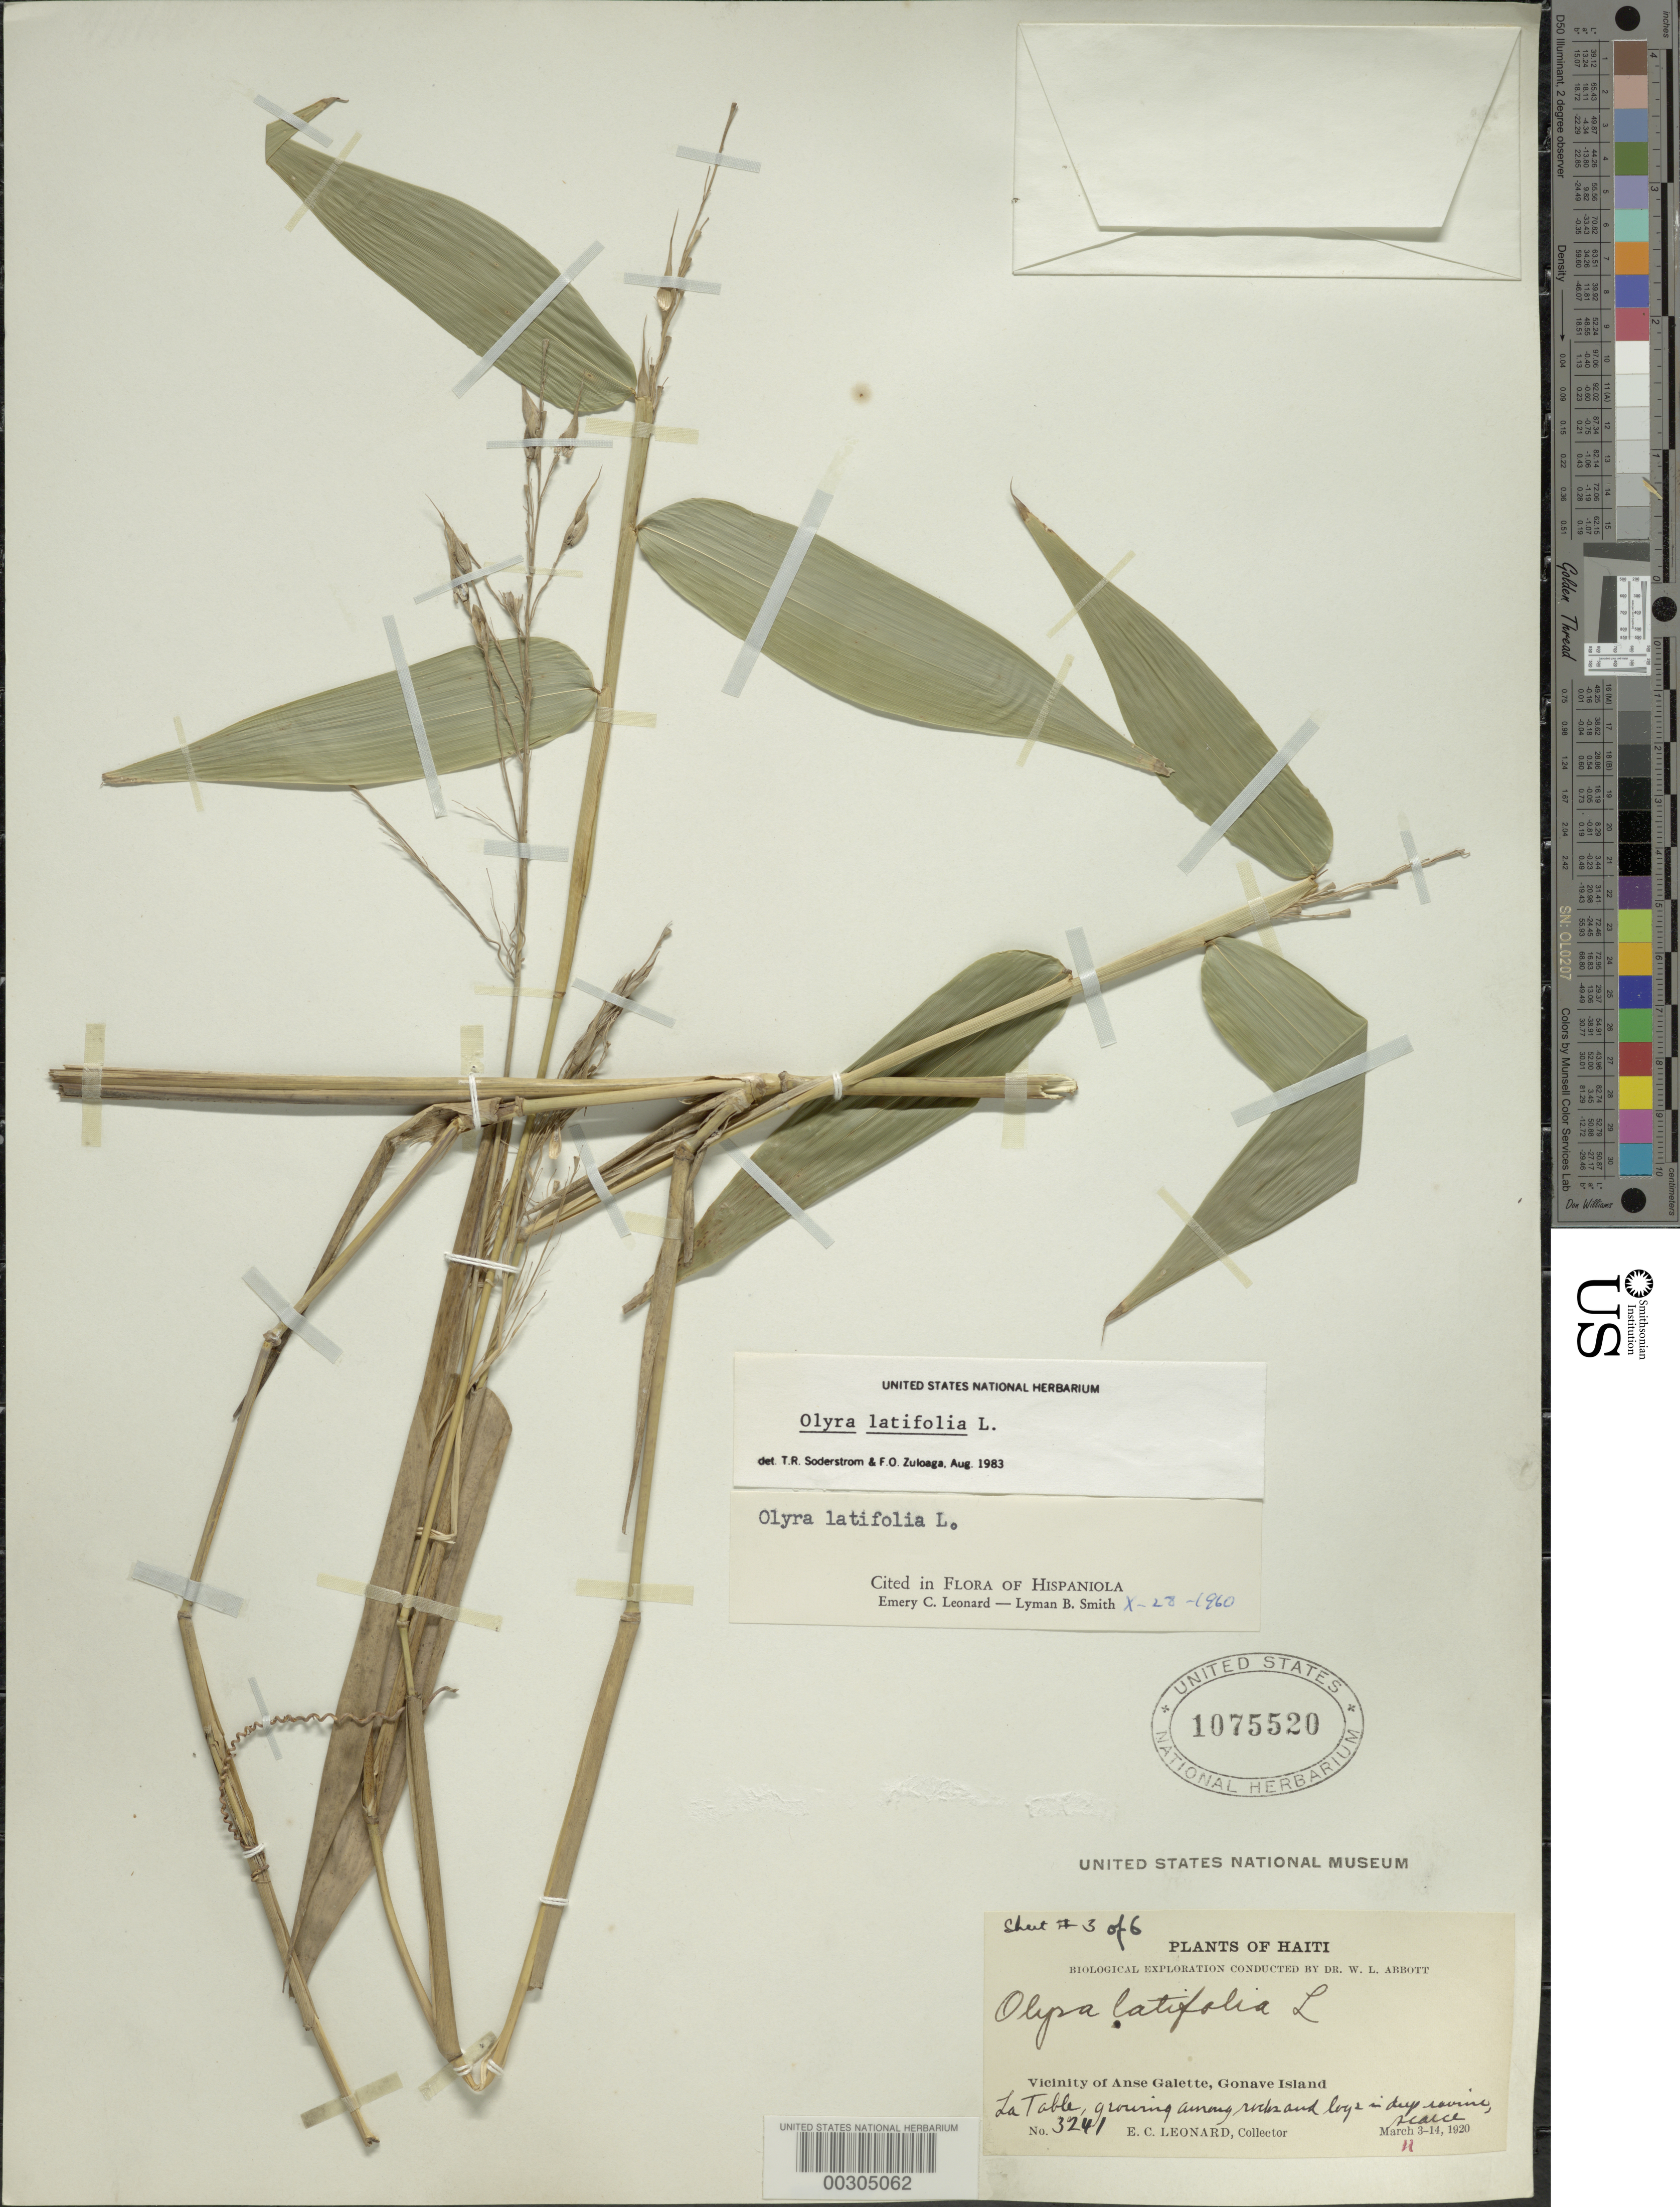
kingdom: Plantae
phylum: Tracheophyta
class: Liliopsida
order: Poales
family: Poaceae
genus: Olyra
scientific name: Olyra latifolia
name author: L.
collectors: E. C. Leonard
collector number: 3241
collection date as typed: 11 Mar 1920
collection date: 1920-03-11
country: Haiti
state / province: Ouest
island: Gonave Island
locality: Anse galette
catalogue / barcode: US 1075520